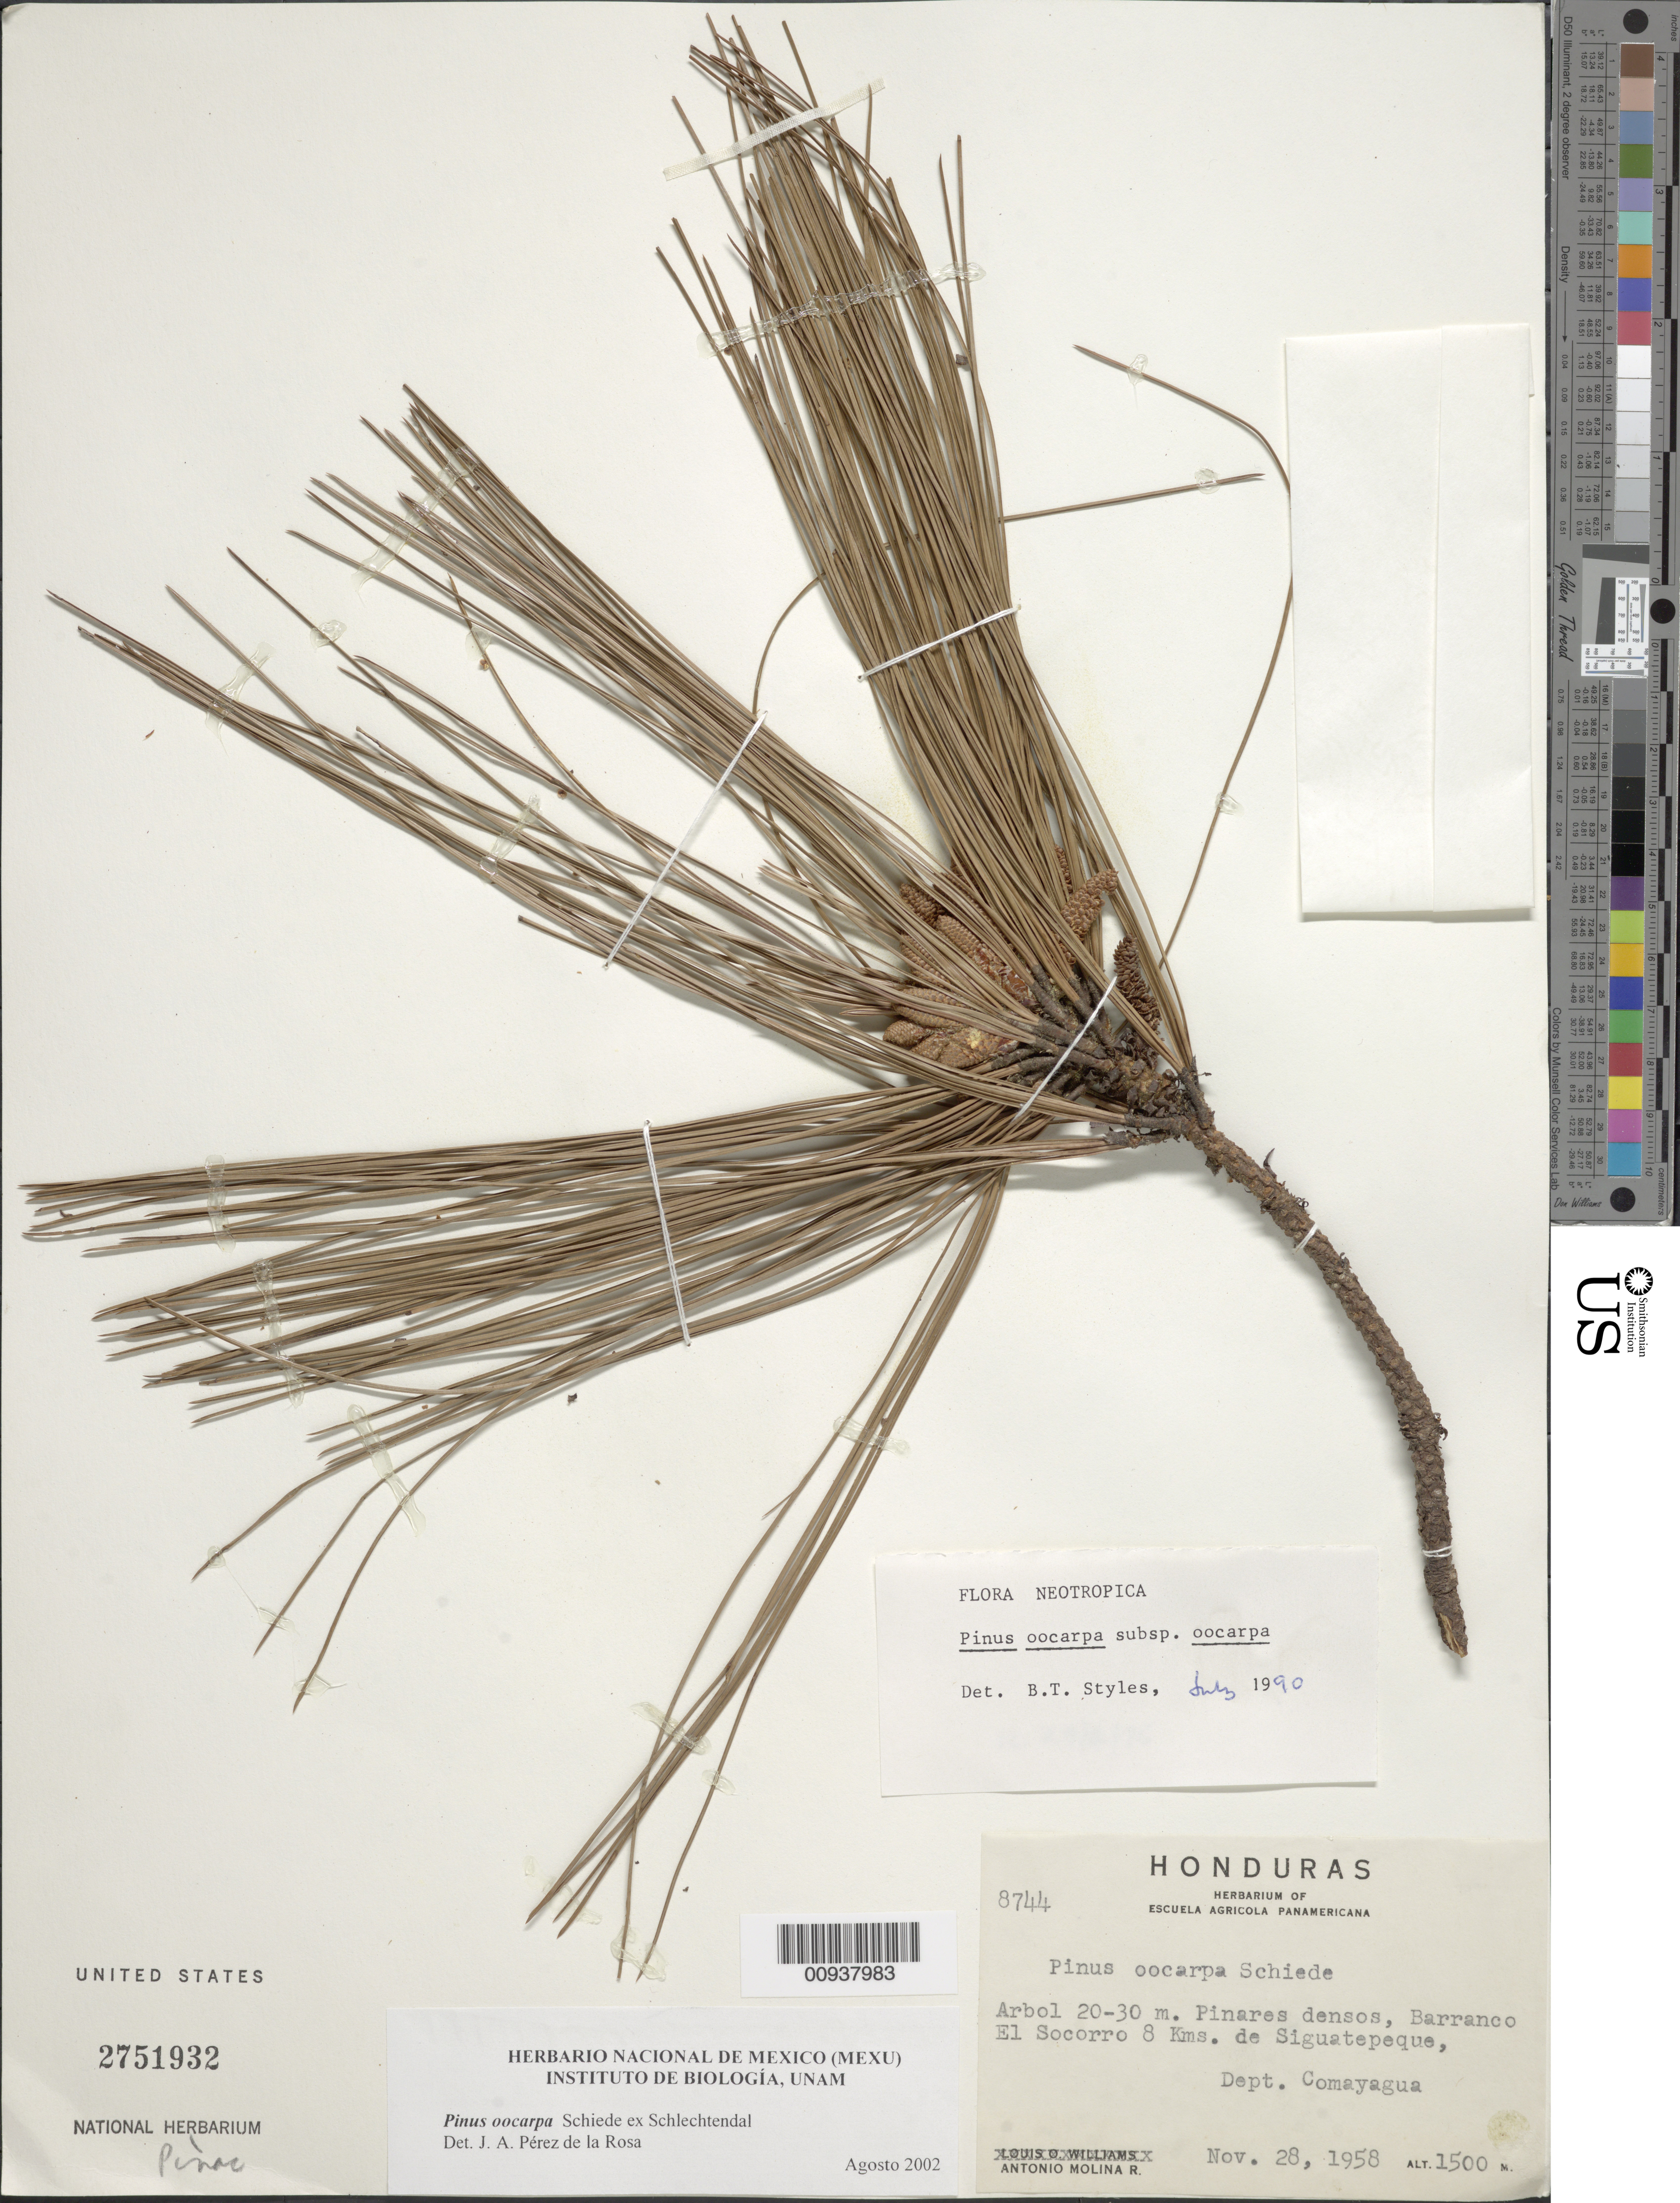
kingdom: Plantae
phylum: Tracheophyta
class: Pinopsida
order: Pinales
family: Pinaceae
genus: Pinus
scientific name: Pinus oocarpa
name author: Schiede ex Schltdl.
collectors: A. Molina R.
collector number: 8744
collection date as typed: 28 Nov 1958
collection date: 1958-11-28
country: Honduras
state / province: Comayagua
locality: Barranco El Socorro 8 kms. de Siguatepeque.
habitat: Pinares densos.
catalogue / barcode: US 2751932